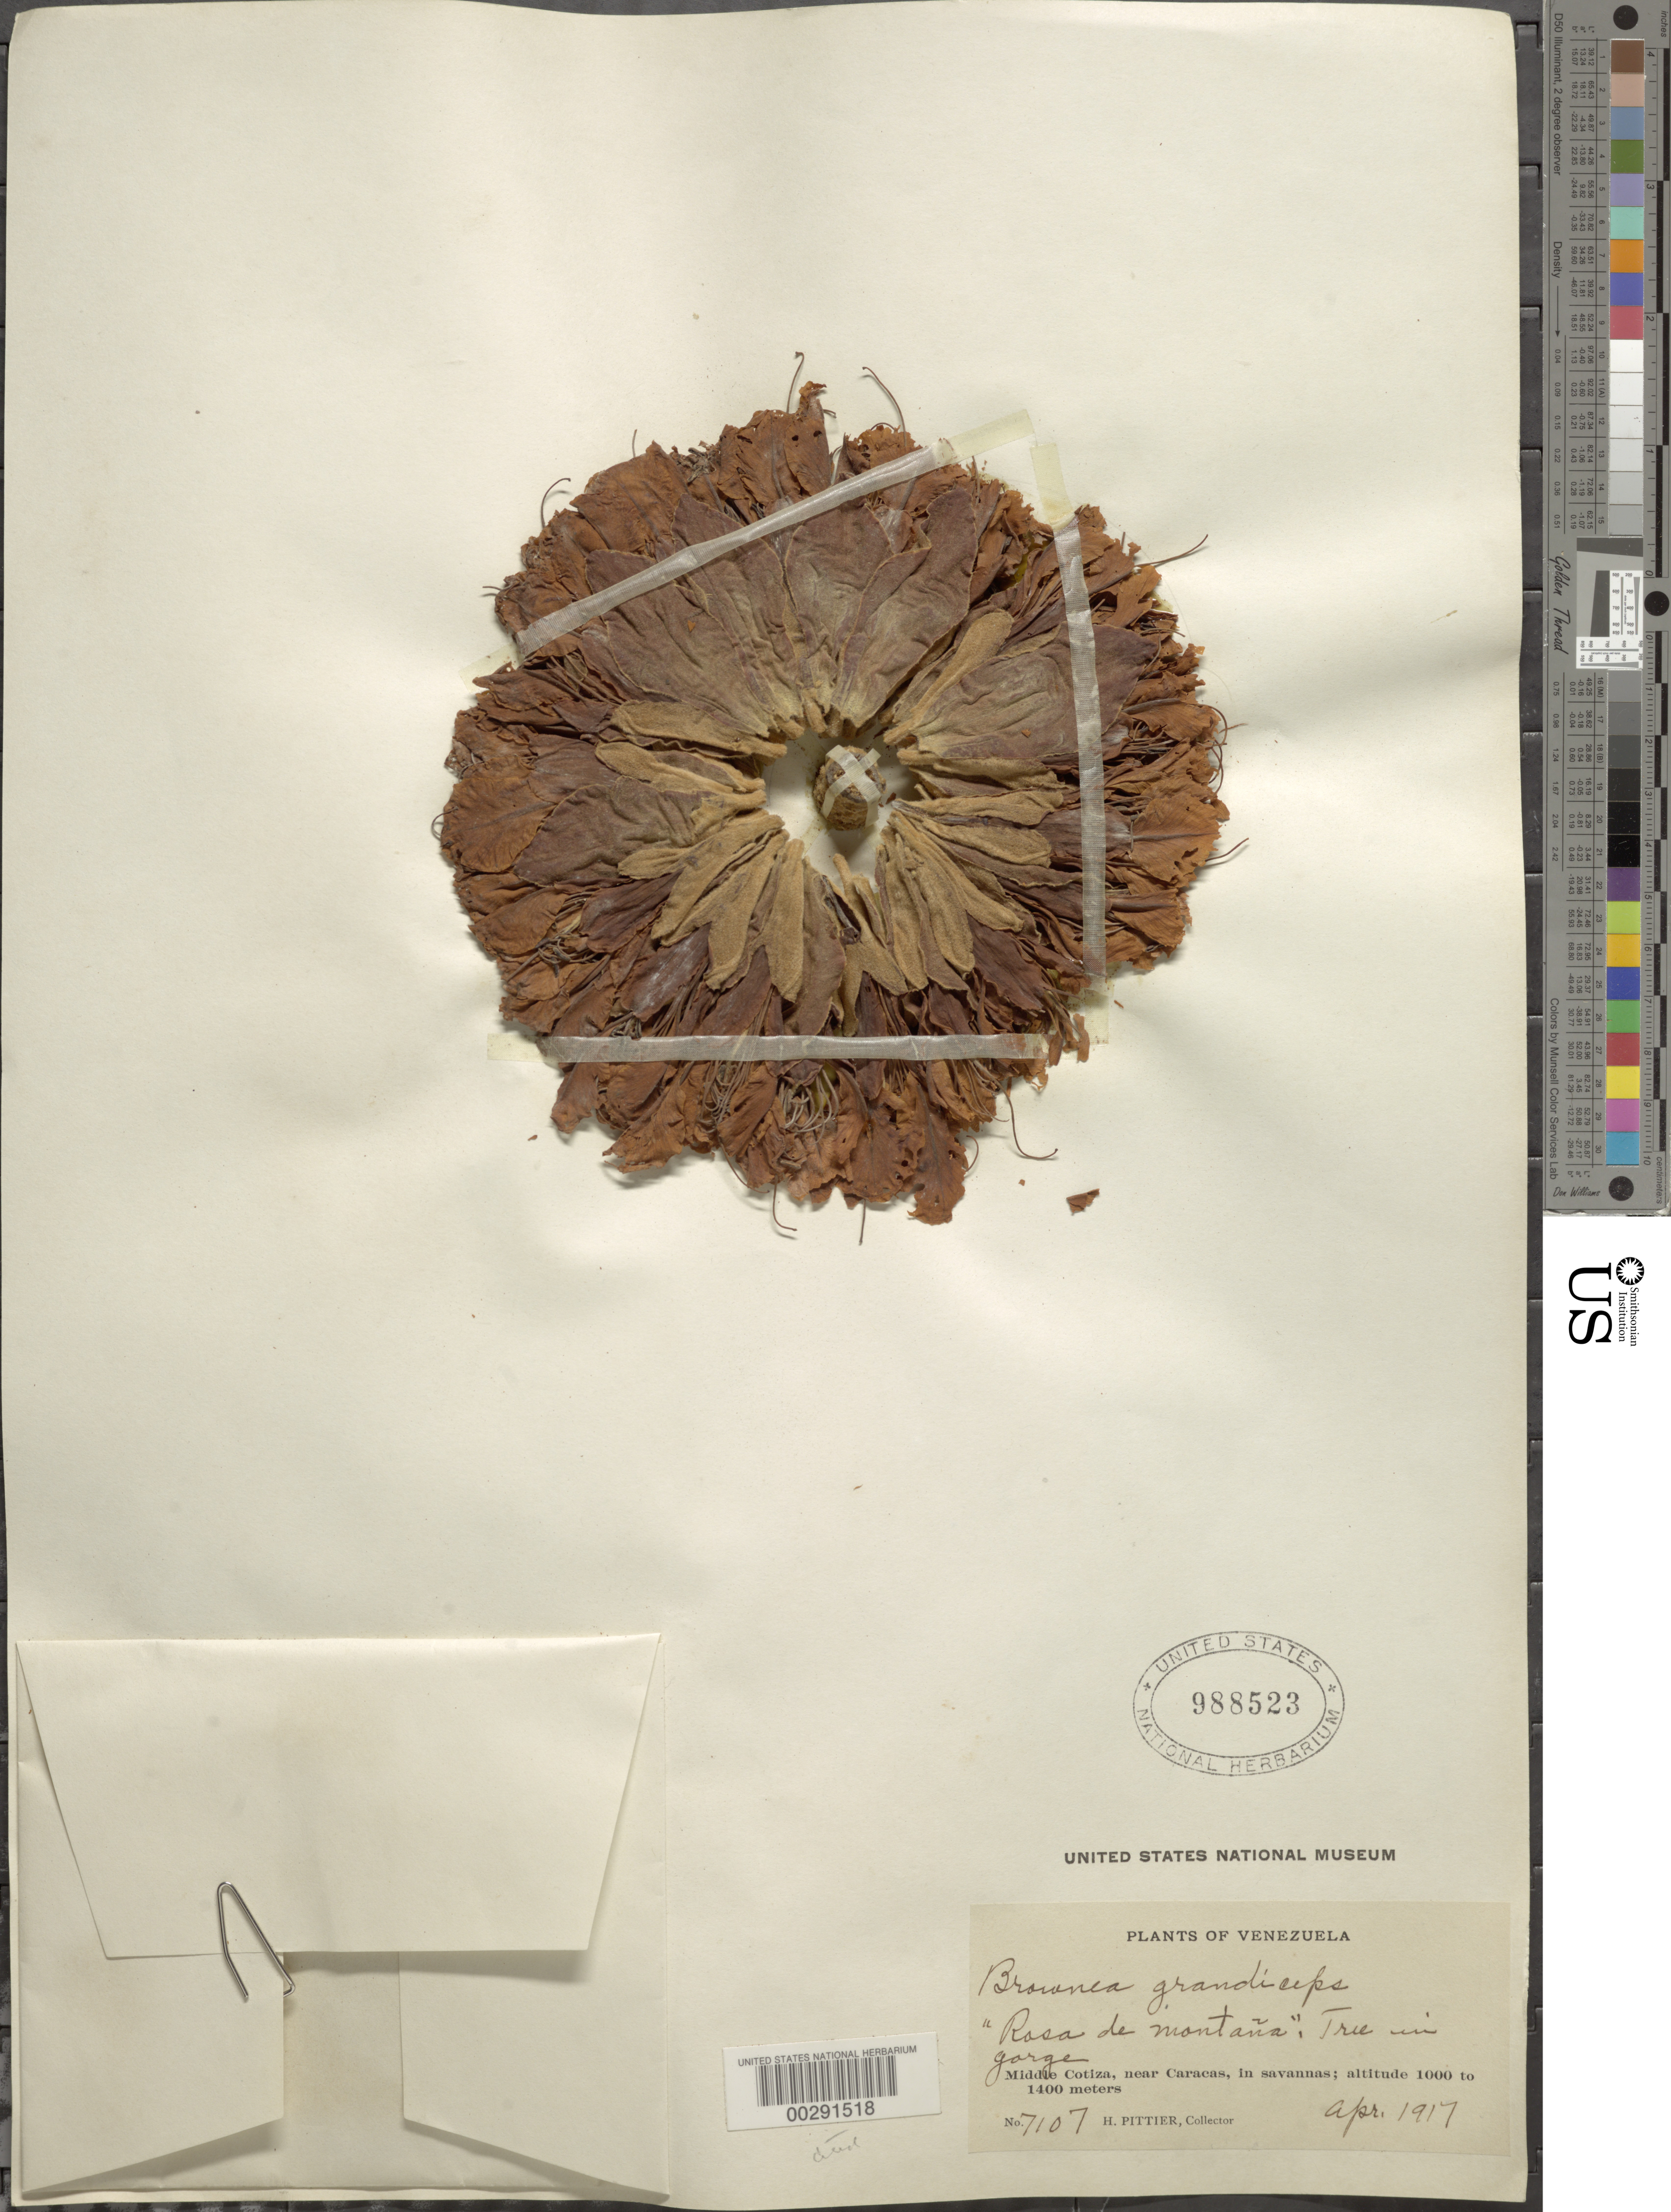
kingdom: Plantae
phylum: Tracheophyta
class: Magnoliopsida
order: Fabales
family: Fabaceae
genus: Brownea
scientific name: Brownea grandiceps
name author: Jacq.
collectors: H. F. Pittier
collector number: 7107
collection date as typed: Apr 1917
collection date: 1917-04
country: Venezuela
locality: Middle cotiza near caracas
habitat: Savannas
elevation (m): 1000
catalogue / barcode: US 988523